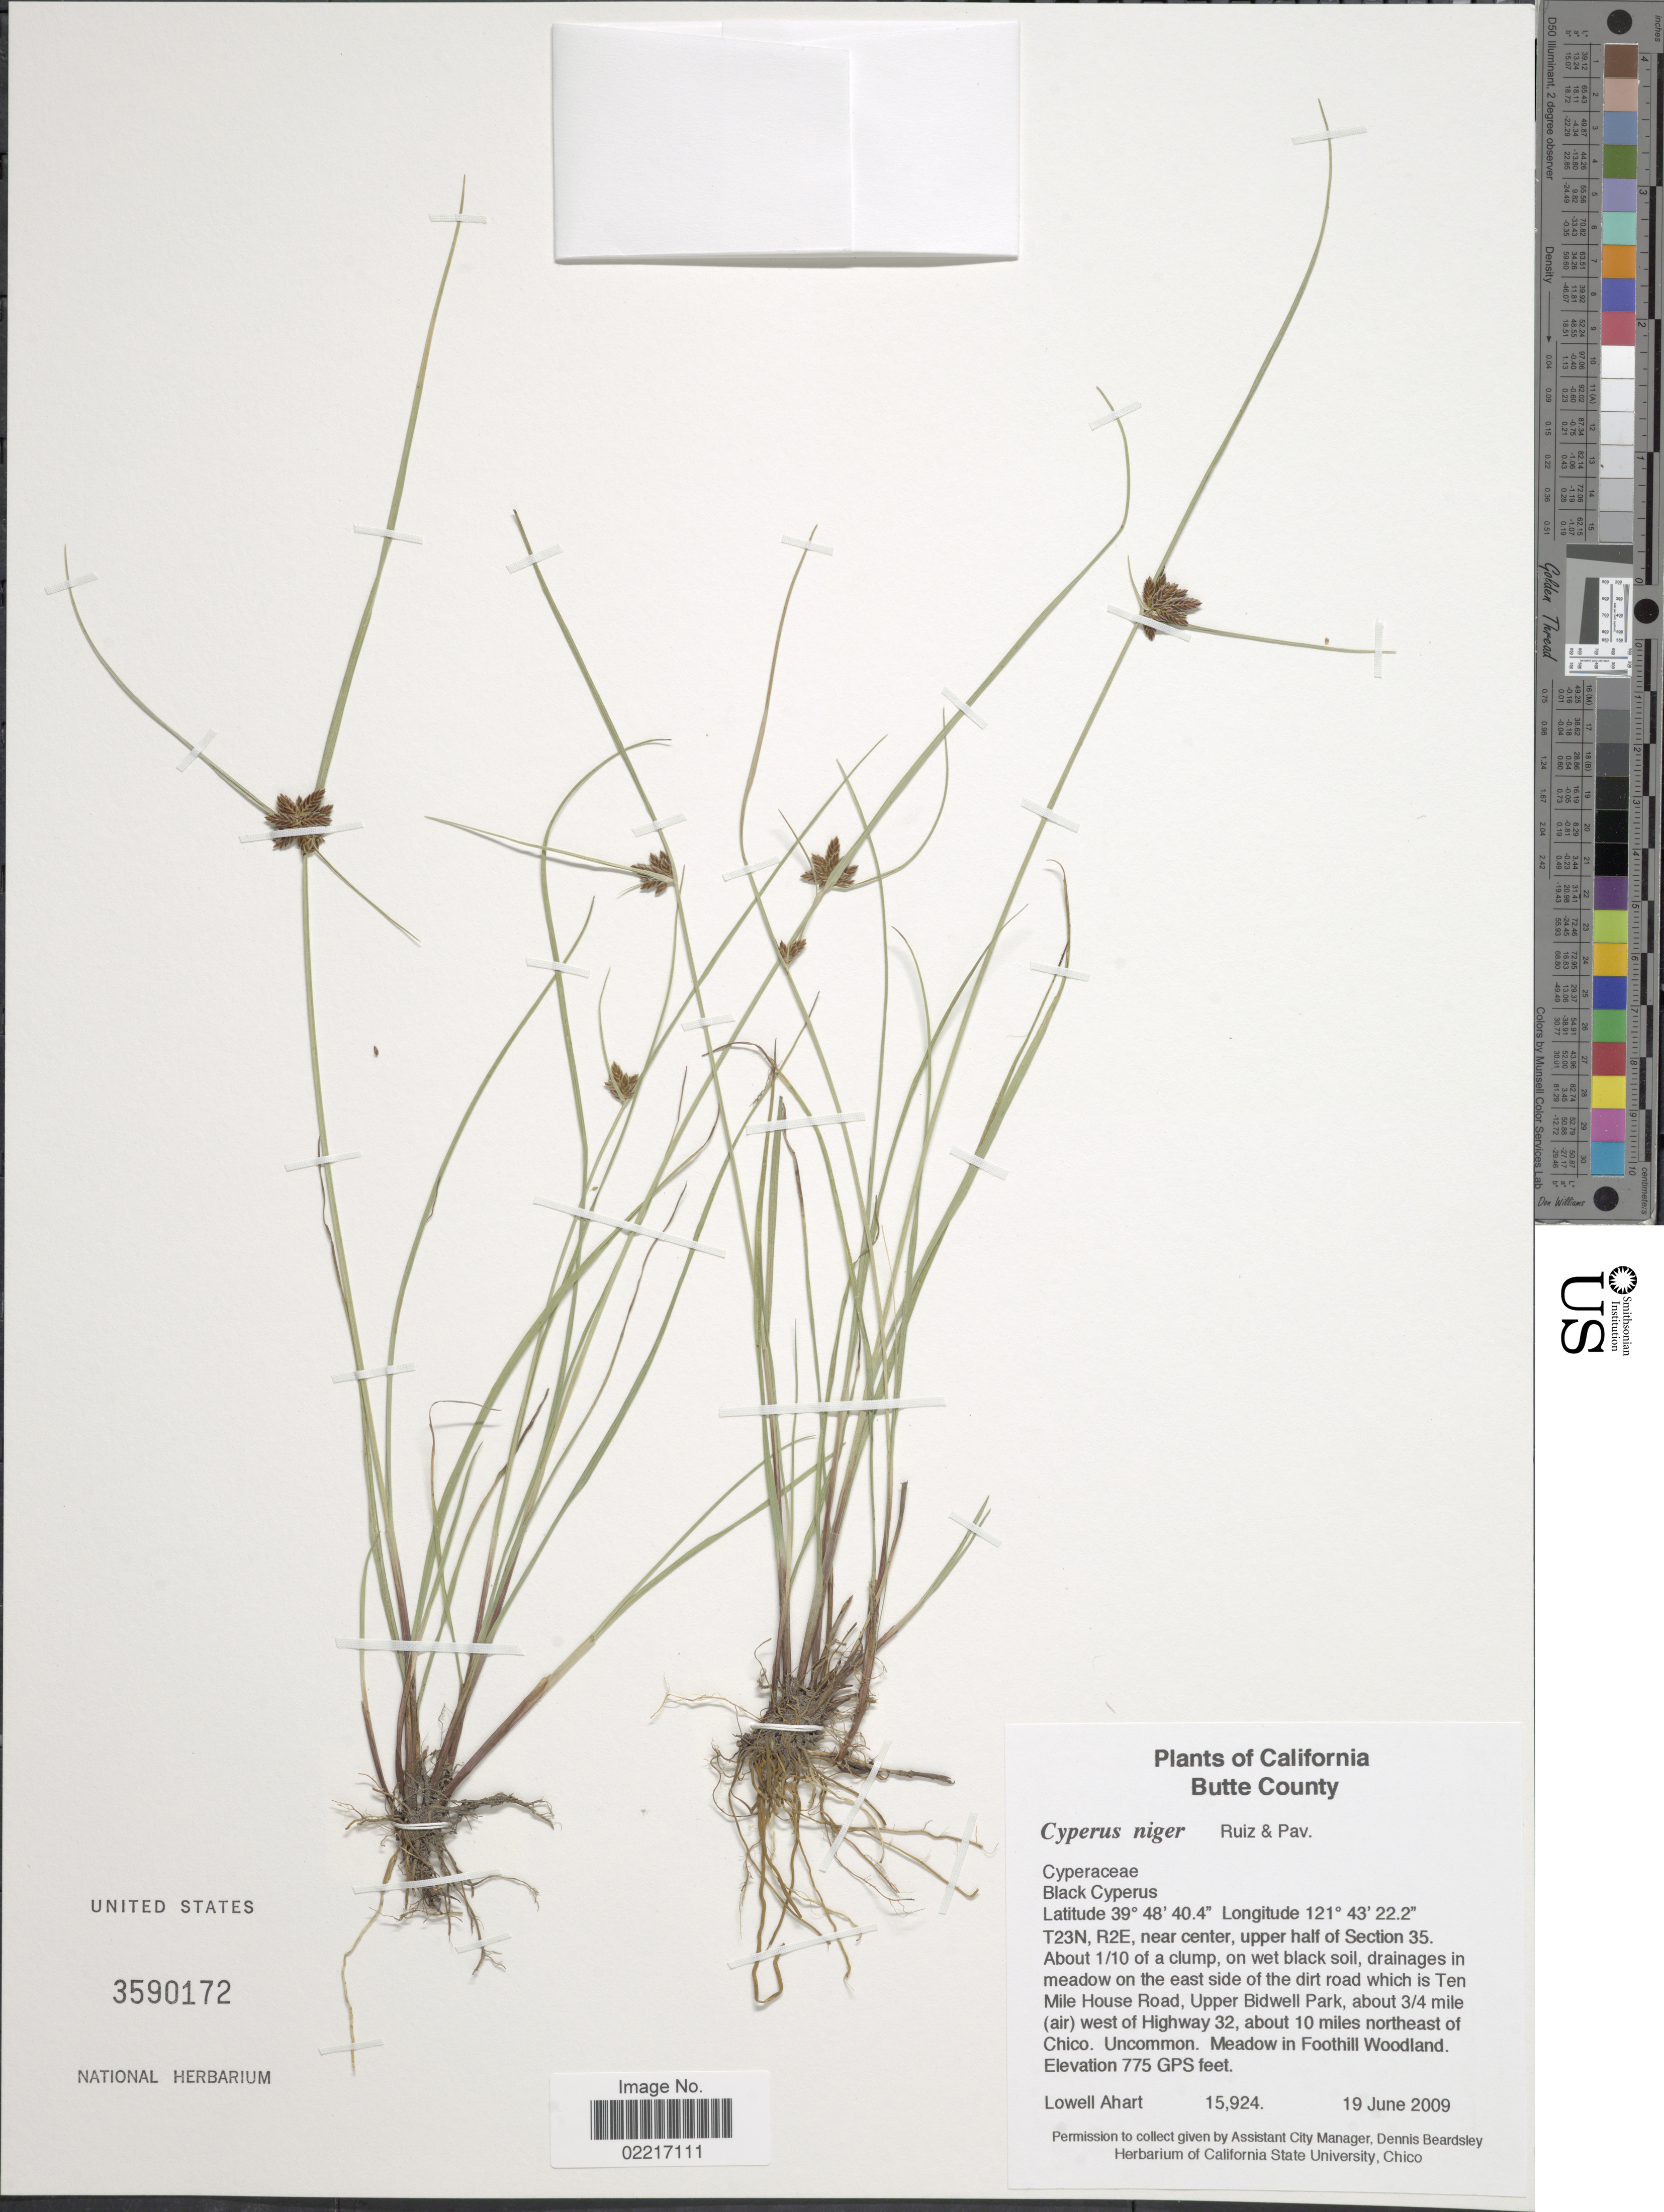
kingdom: Plantae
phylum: Tracheophyta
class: Liliopsida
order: Poales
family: Cyperaceae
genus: Cyperus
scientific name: Cyperus niger var. castaneus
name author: (S. Watson) Kük.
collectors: L. Ahart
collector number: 15924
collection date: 2009-06-19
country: United States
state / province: California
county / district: Butte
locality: Butte County, T23N, R2E, near center, upper half of Section 35m, in meadow on the east side of the dirt road, which is Ten Mile House road, Upper Bidwell Park, about 3/4 mile (air) west of Highway 32, about 10 miles northeast of Chico, meadow in Foothill Woodland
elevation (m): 236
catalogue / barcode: US 3590172